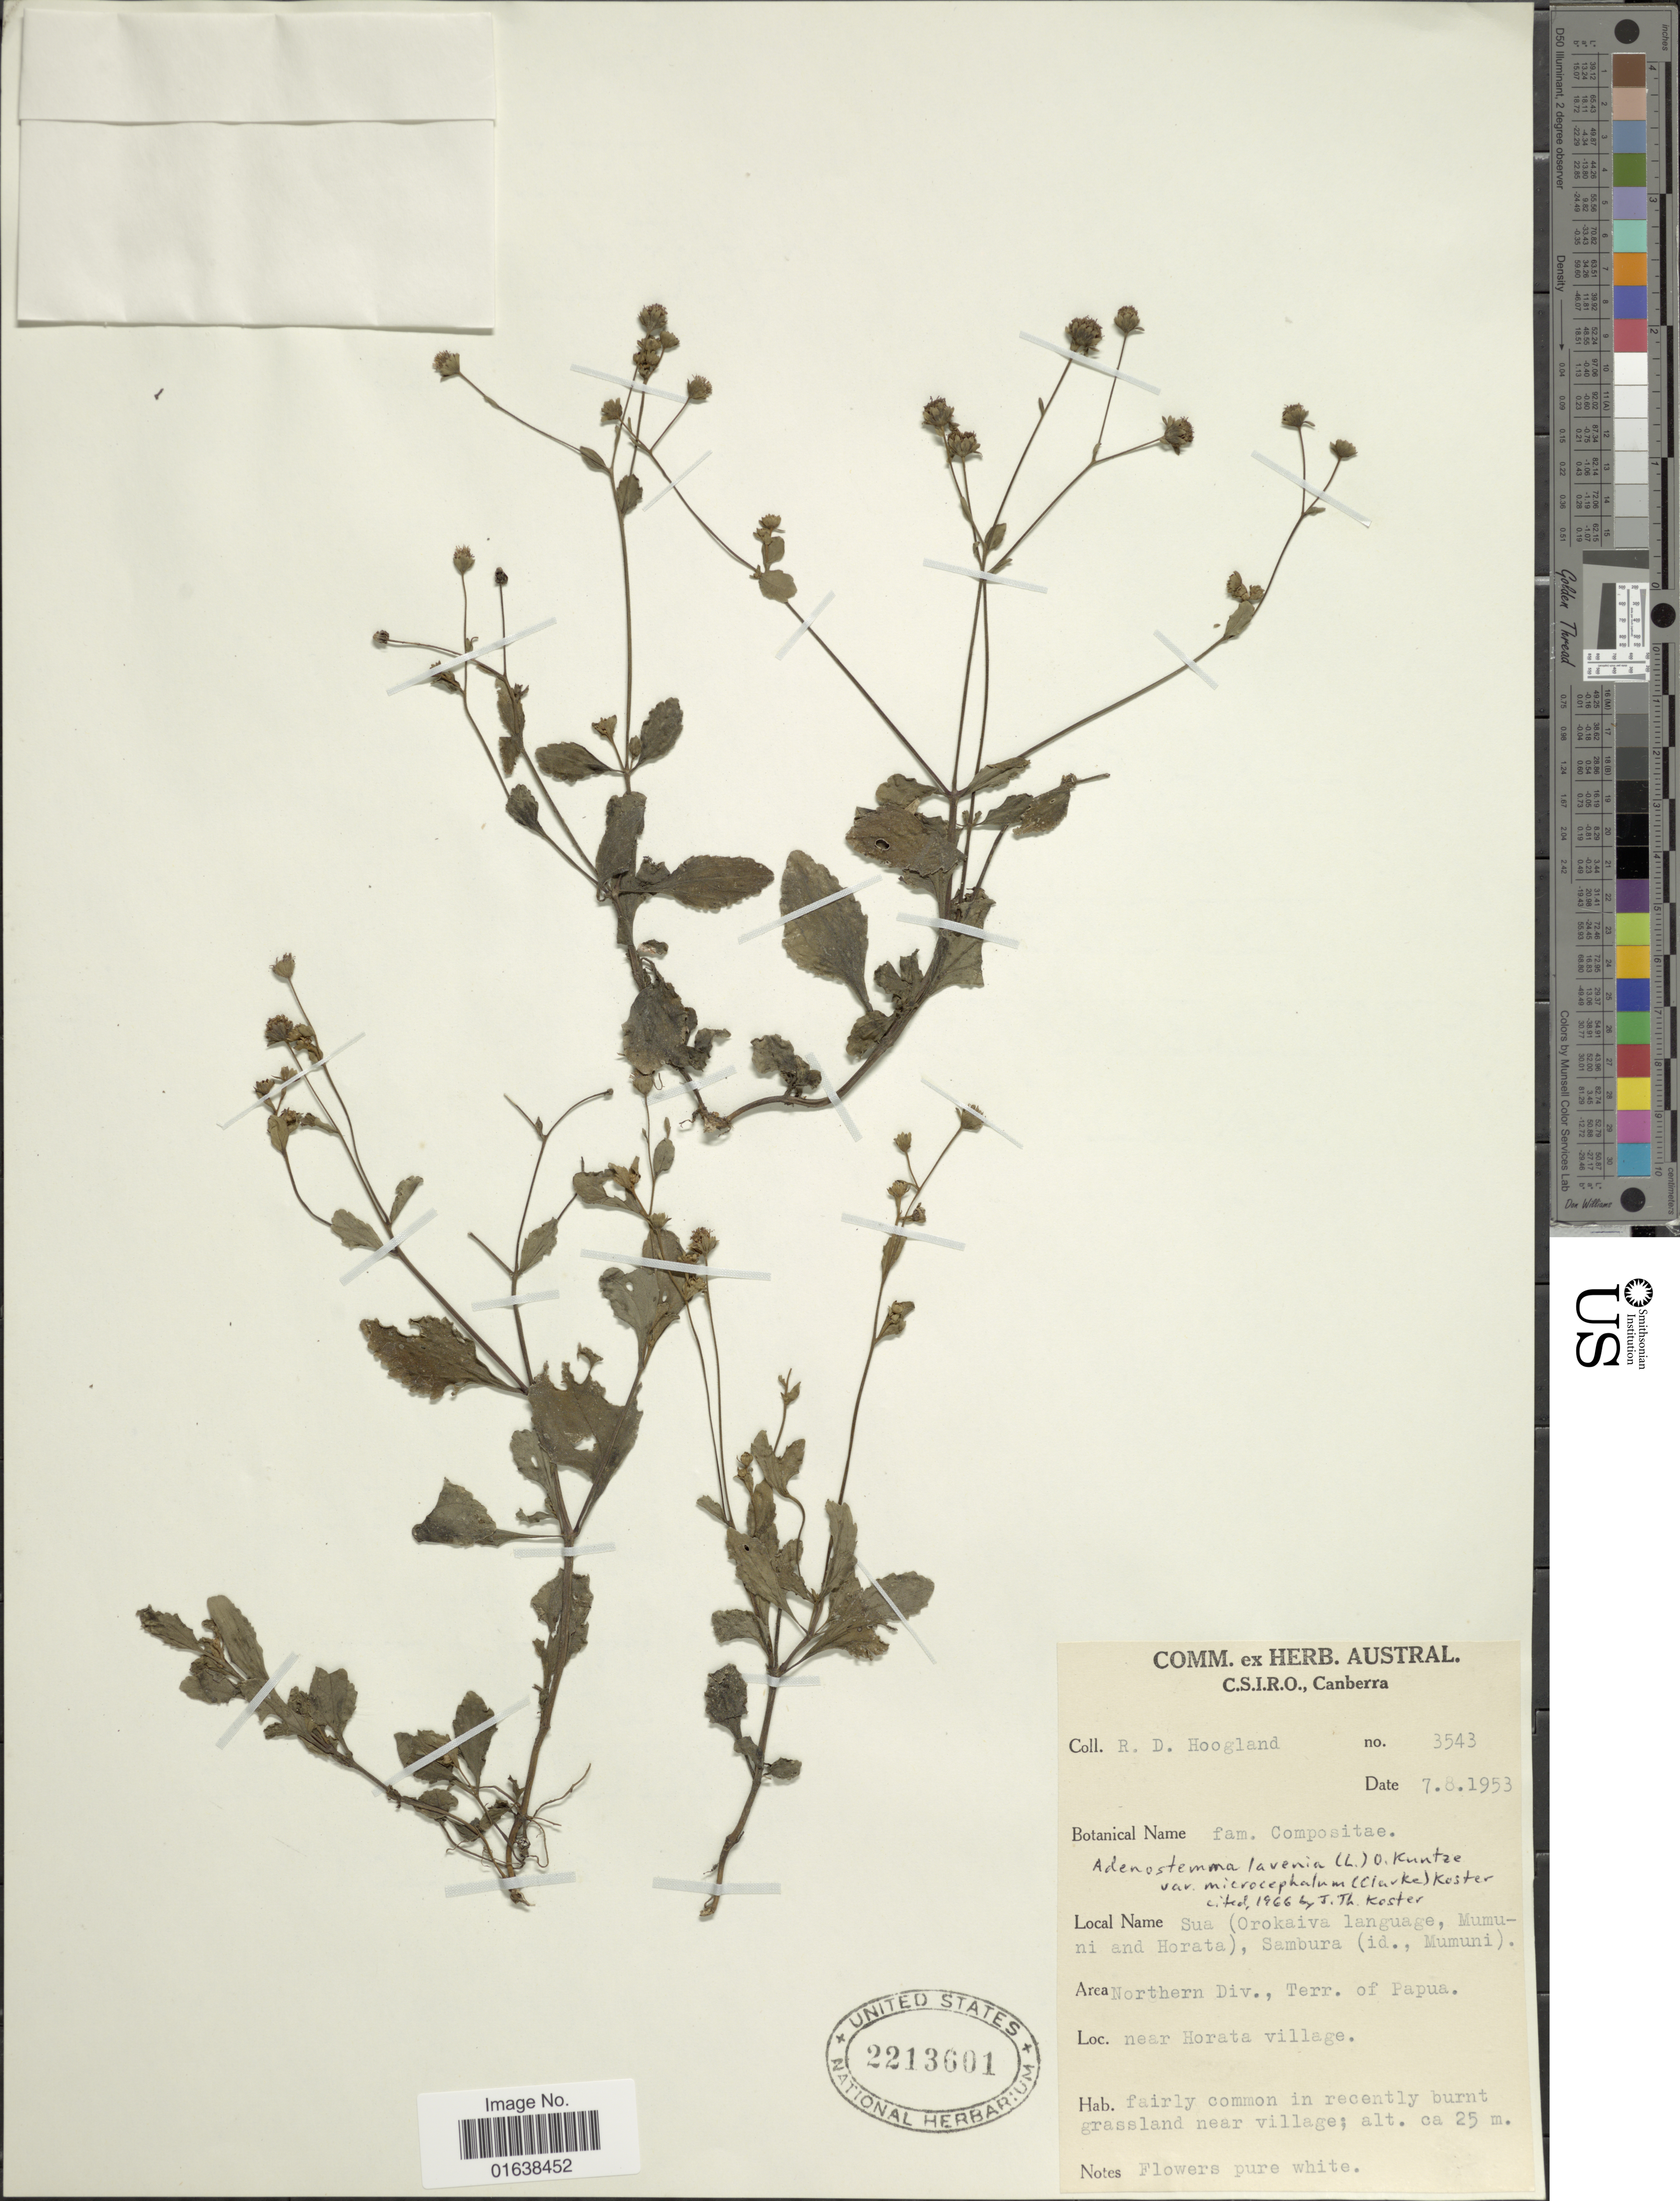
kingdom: Plantae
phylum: Tracheophyta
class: Magnoliopsida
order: Asterales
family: Asteraceae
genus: Adenostemma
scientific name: Adenostemma lanceolatum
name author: Miq.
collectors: R. D. Hoogland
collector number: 3543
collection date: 1953-08-07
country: Papua New Guinea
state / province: Northern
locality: Sua ( Orokaiva language, Mumuni and Horata), Sambura (id., Mumuni). Northern Div., Terr. of Papua. near Horata village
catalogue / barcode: US 2213601